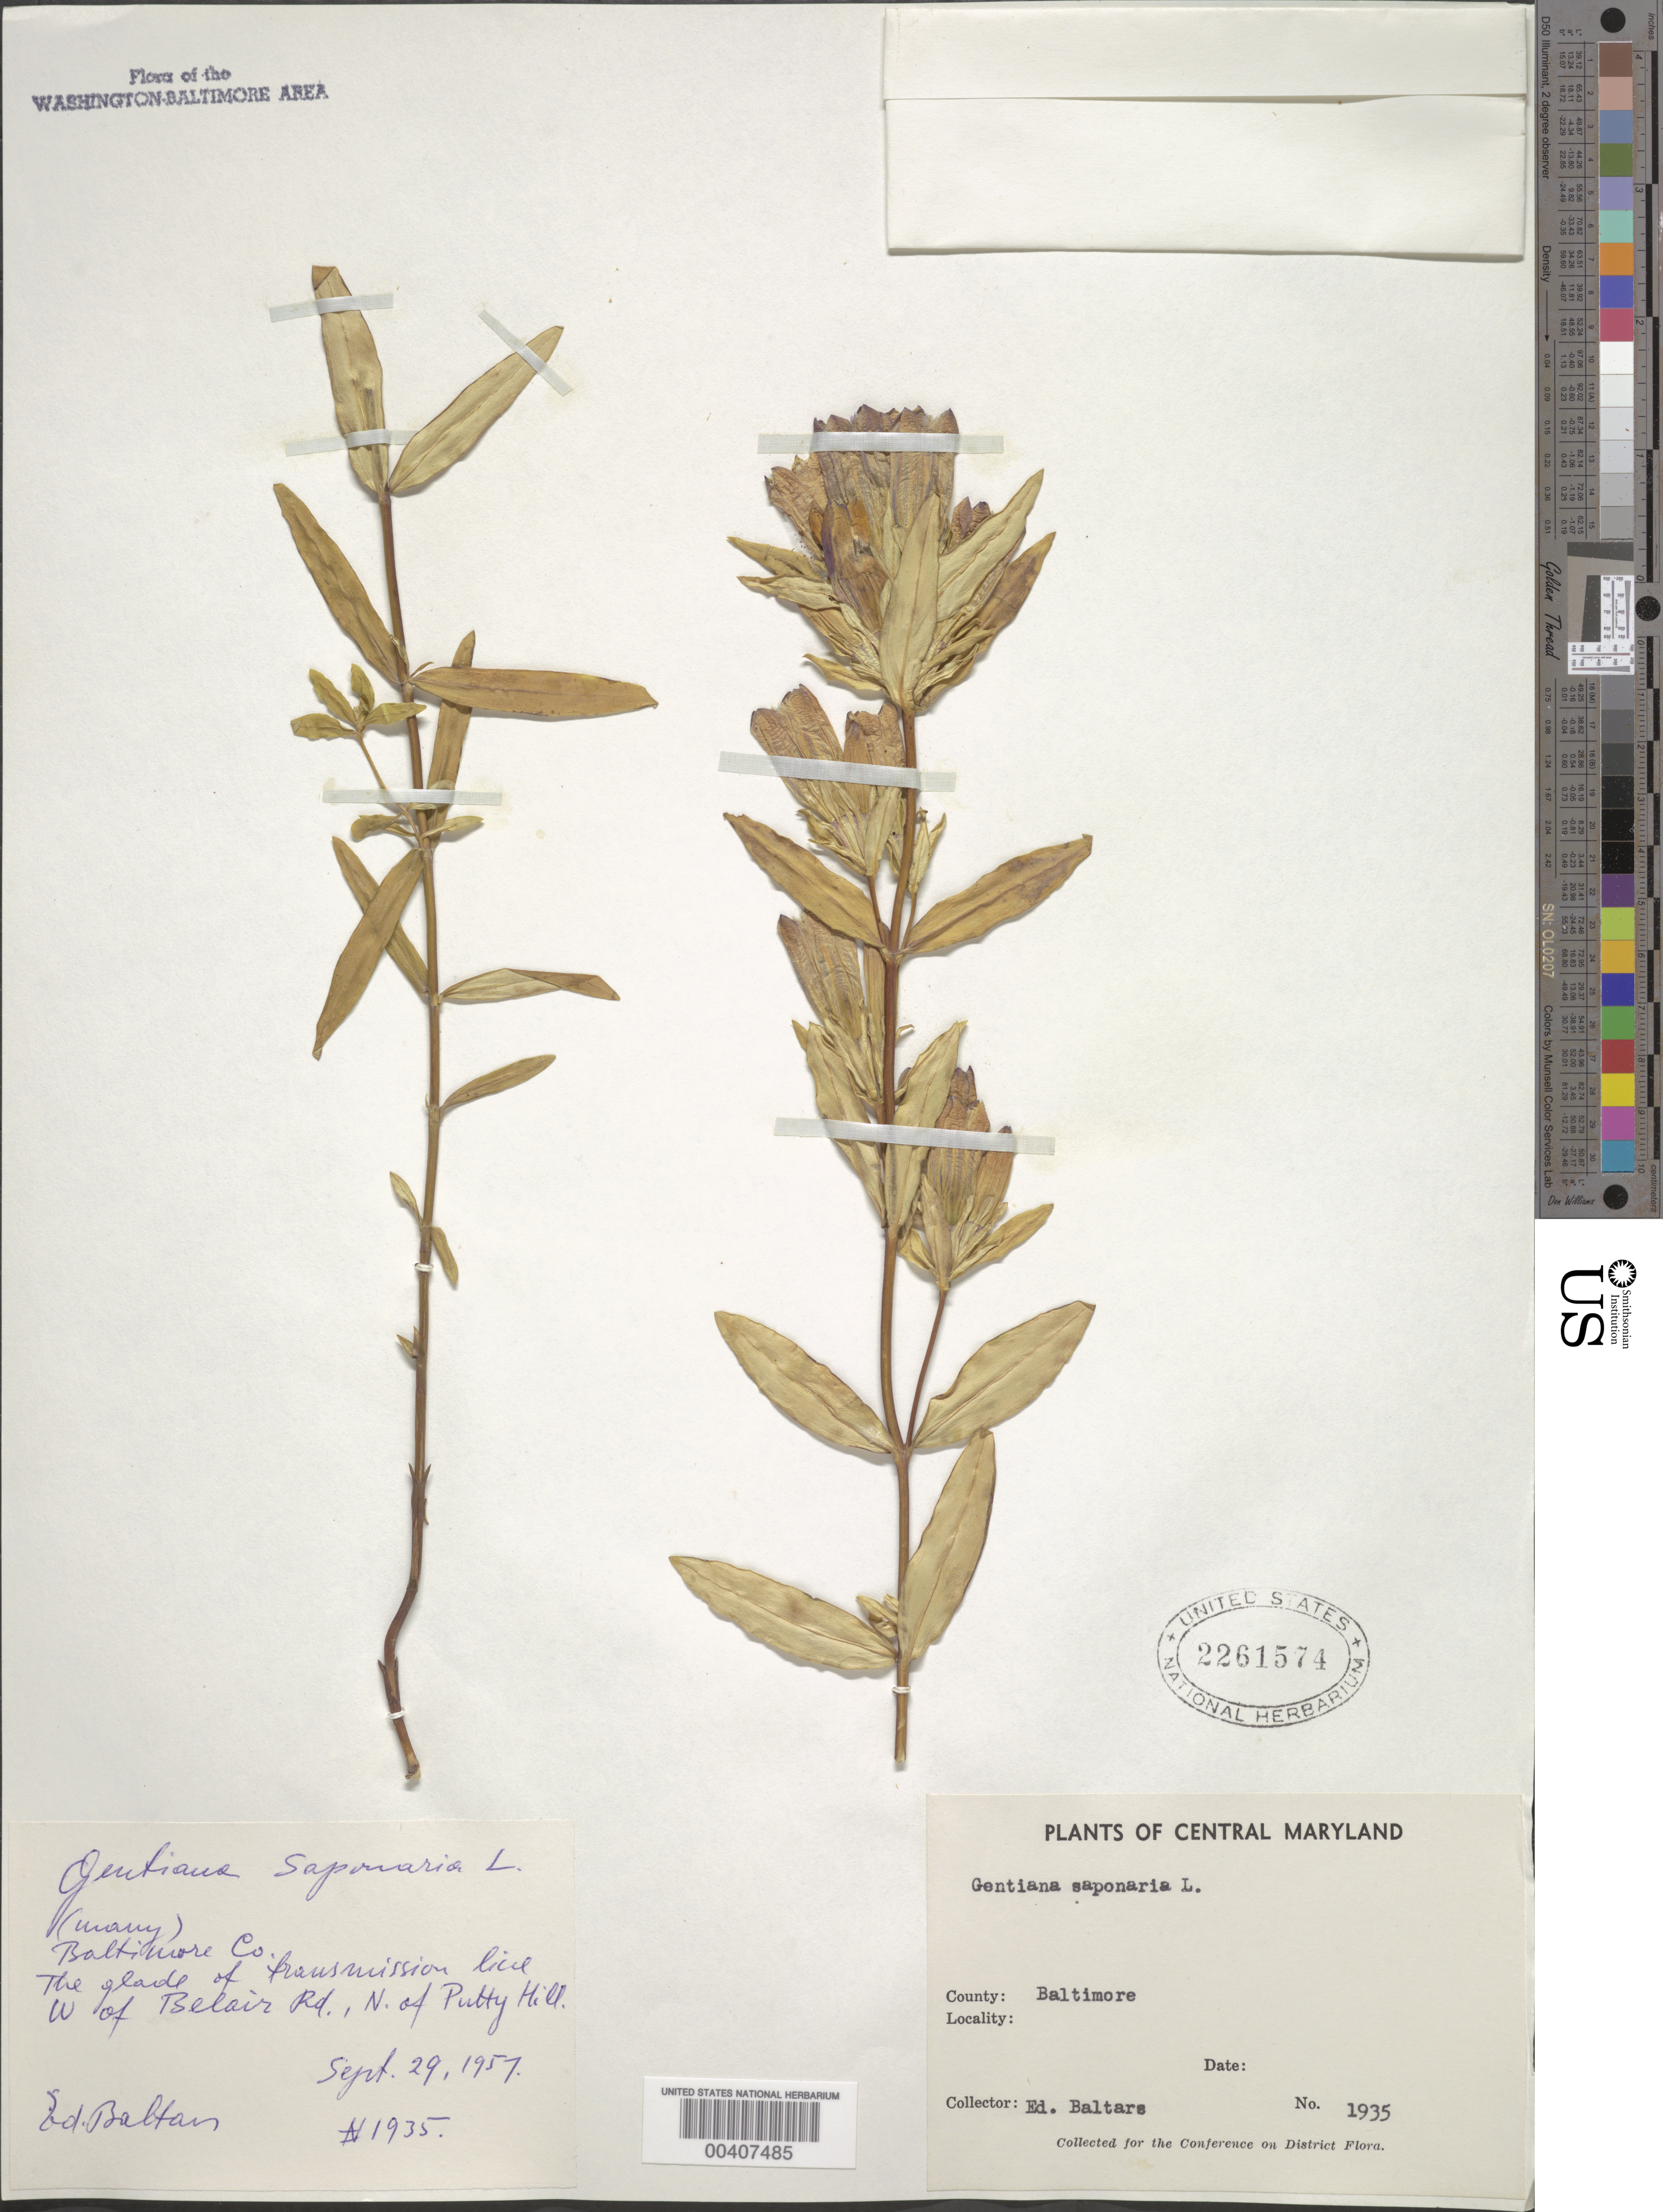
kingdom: Plantae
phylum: Tracheophyta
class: Magnoliopsida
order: Gentianales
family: Gentianaceae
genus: Gentiana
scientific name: Gentiana saponaria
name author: L.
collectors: E. Baltars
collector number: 1935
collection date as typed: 29 Sep 1957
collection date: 1957-09-29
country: United States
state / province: Maryland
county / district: Baltimore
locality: Transmission line W of Belair Rd., N of Putty Hill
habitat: Glade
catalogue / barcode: US 2261574